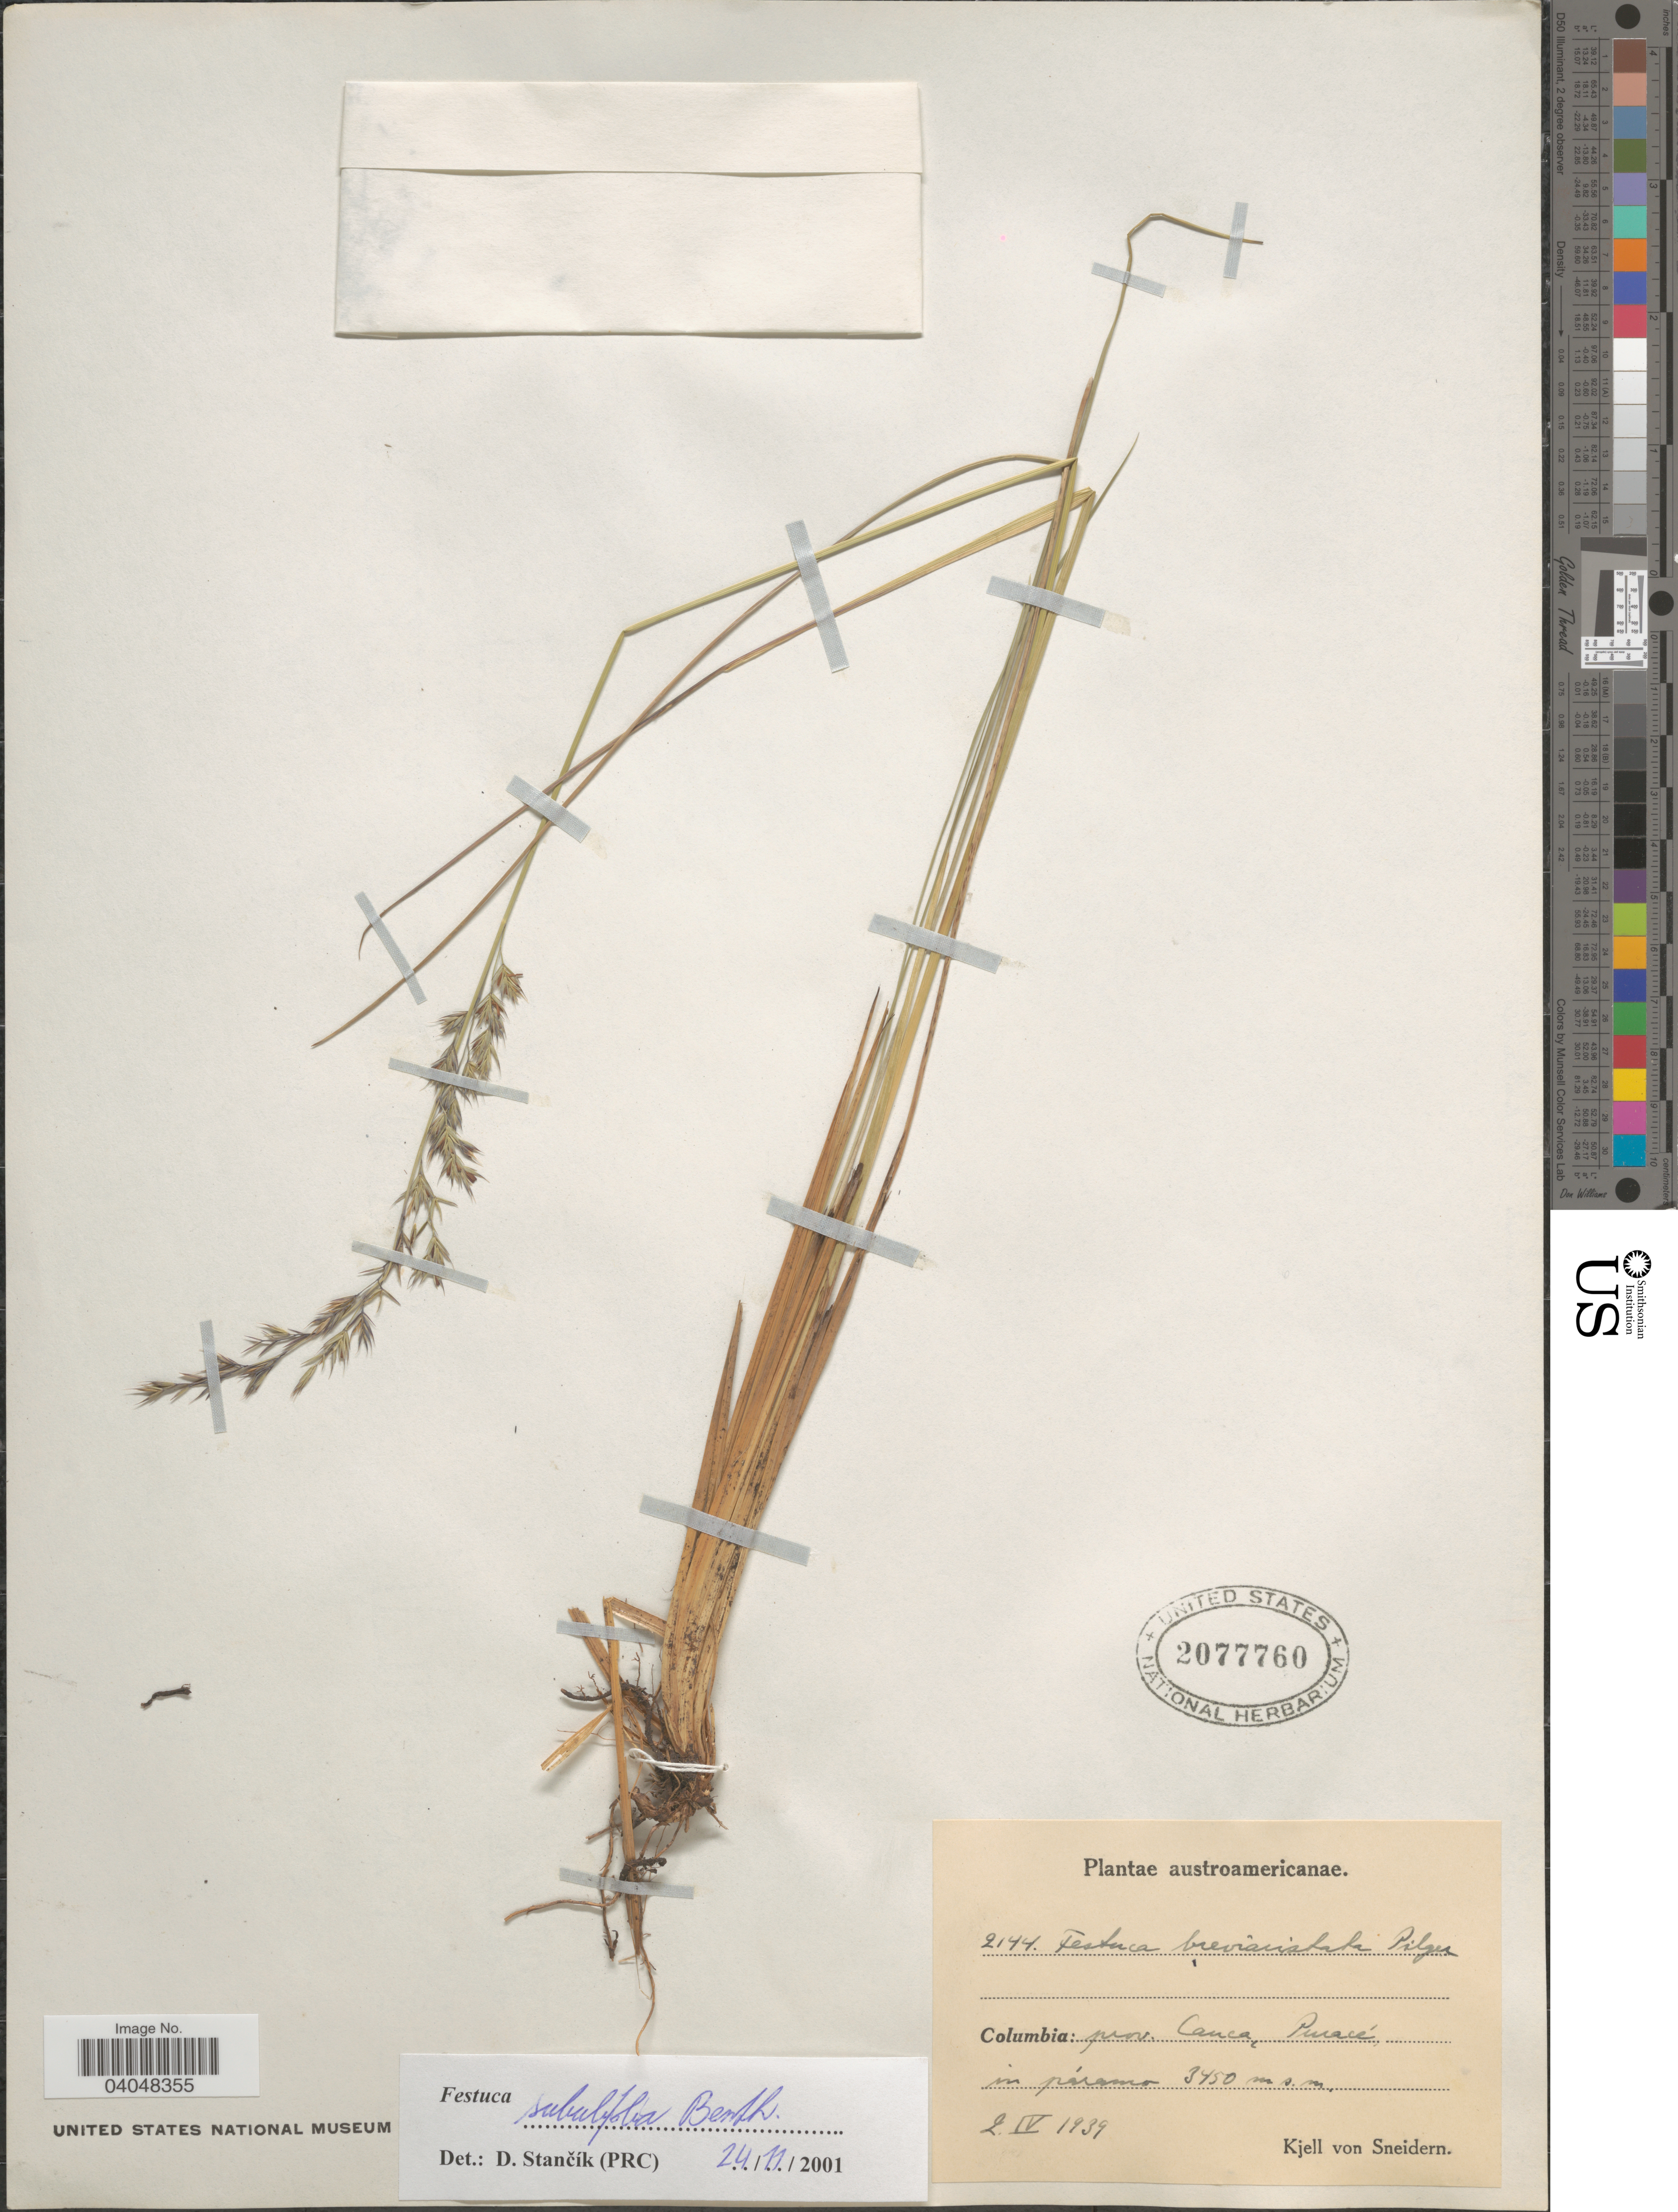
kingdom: Plantae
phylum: Tracheophyta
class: Liliopsida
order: Poales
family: Poaceae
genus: Festuca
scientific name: Festuca subulifolia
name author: Benth.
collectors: K. von Sneidern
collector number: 2144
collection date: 1939-04-02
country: Colombia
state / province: Cauca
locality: Austroamericanae. Puracé, in páramo.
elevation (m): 3450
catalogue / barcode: US 2077760